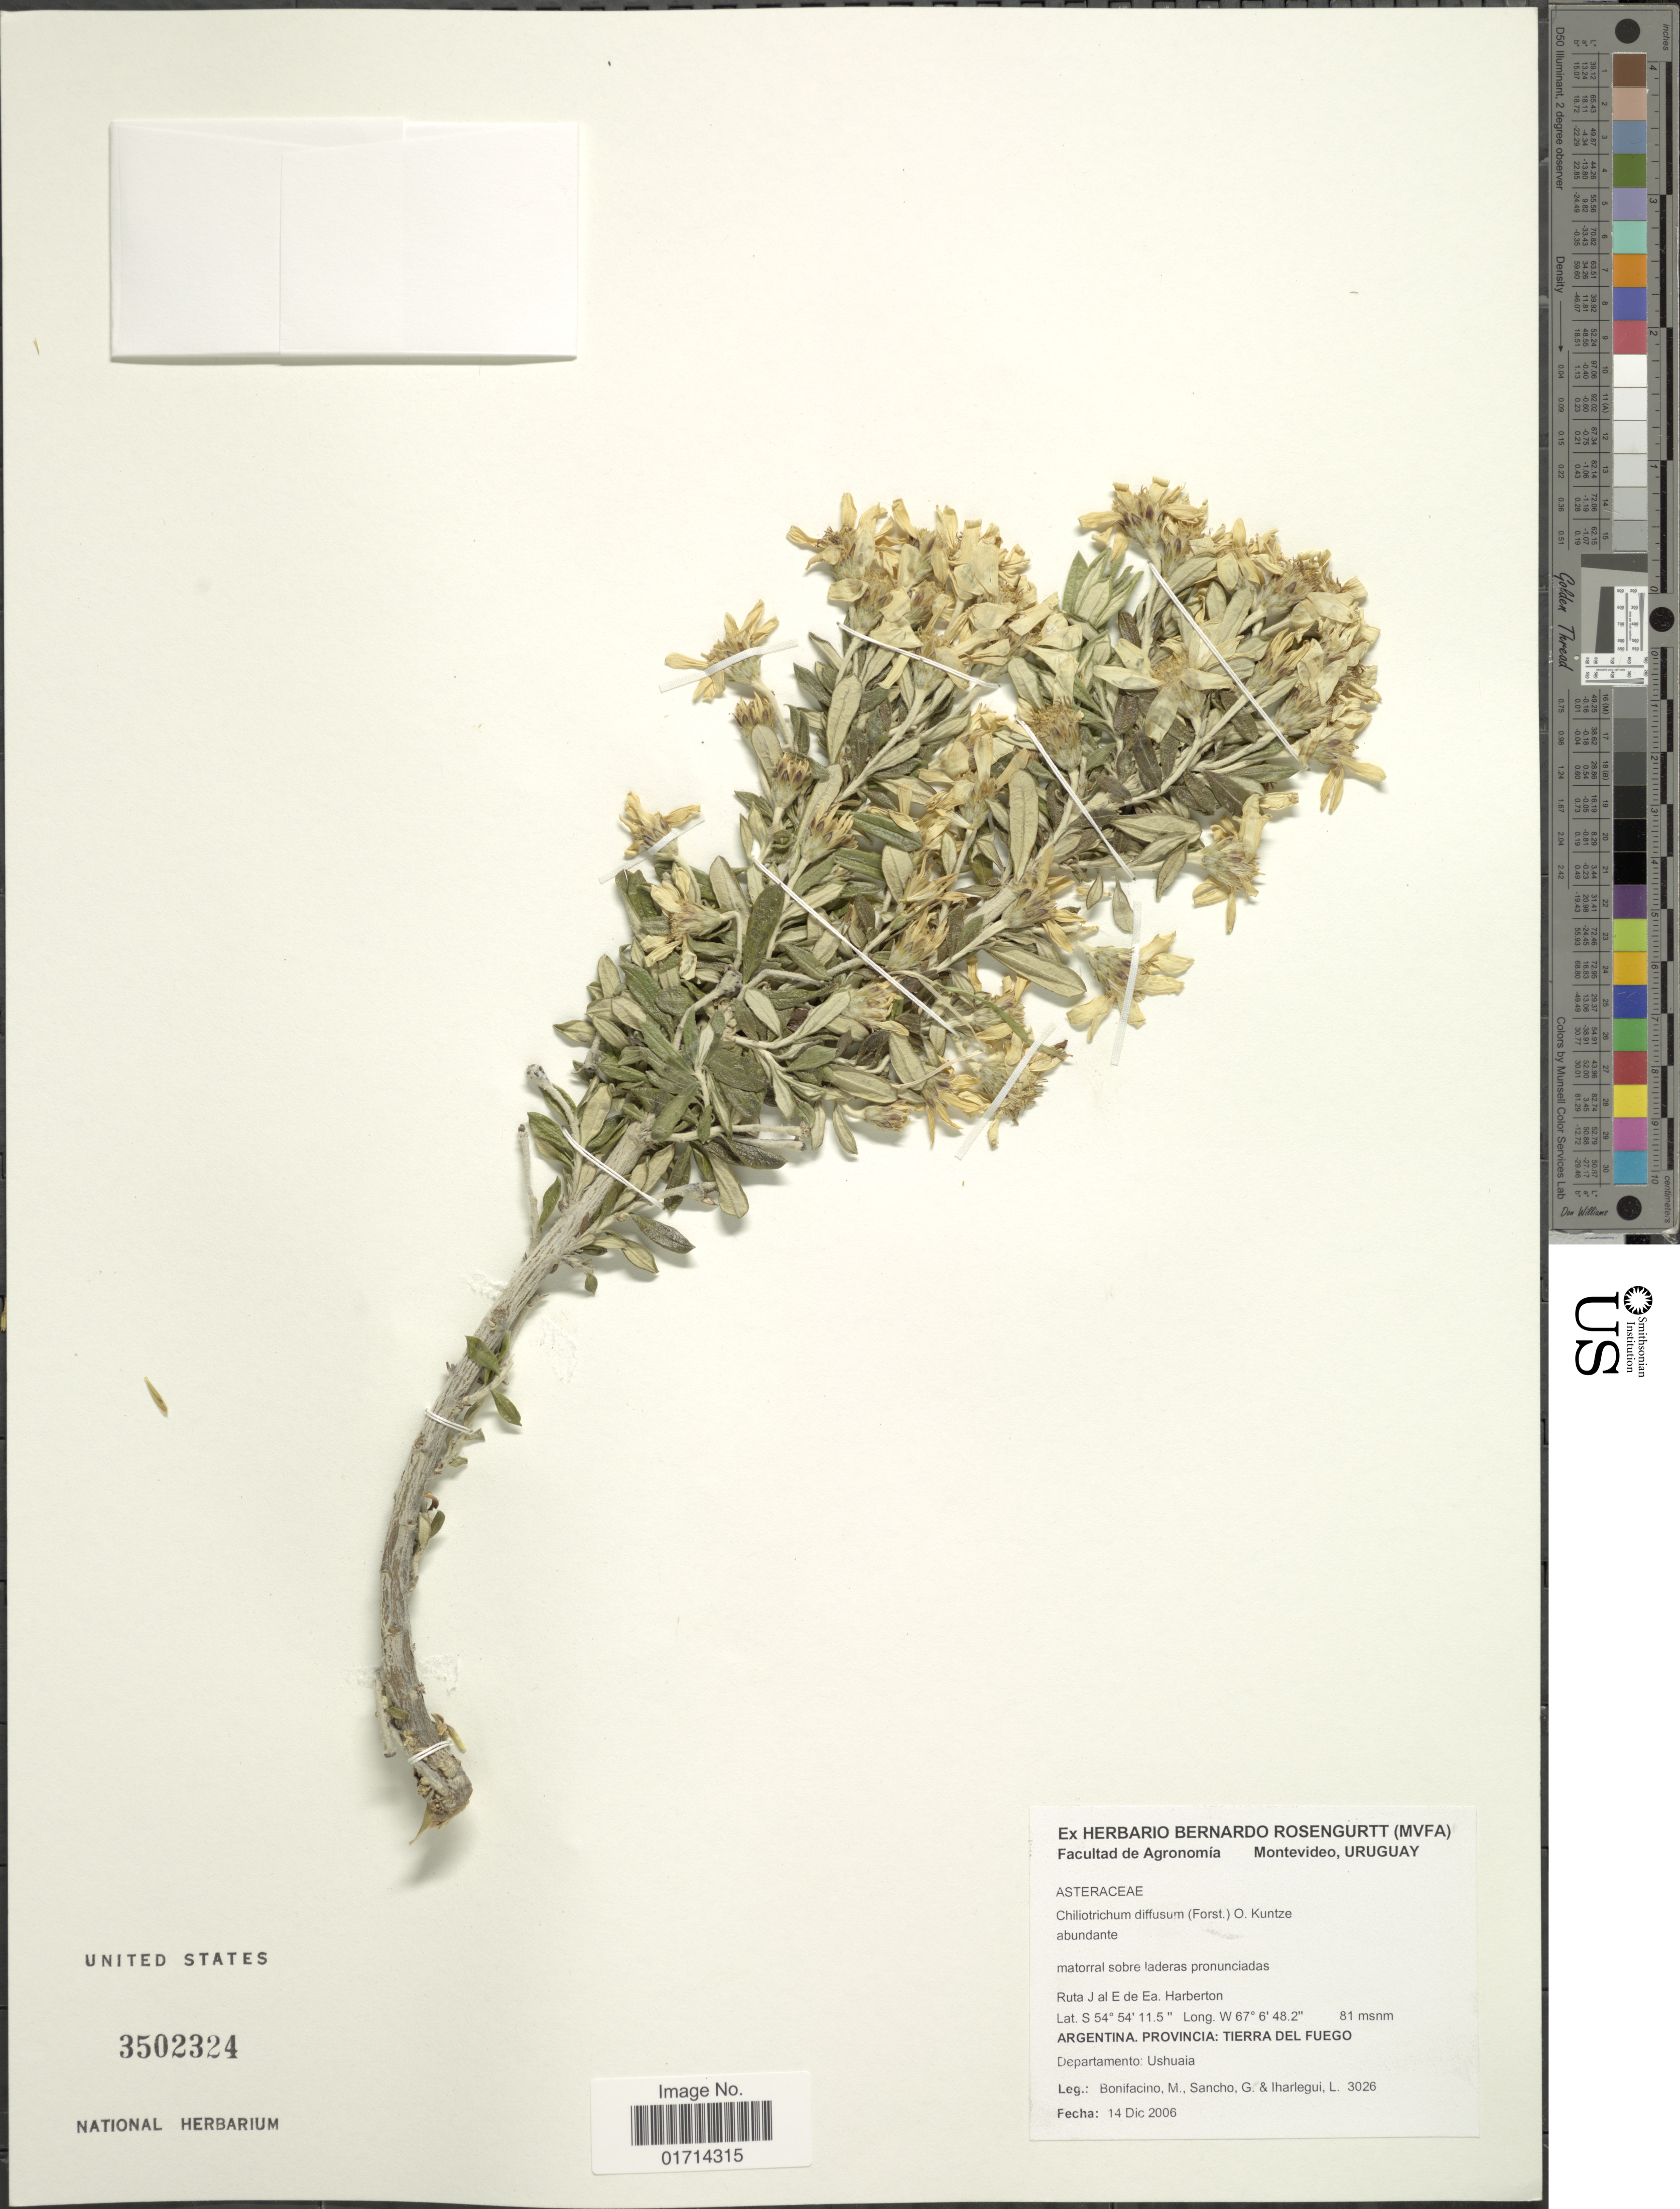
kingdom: Plantae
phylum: Tracheophyta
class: Magnoliopsida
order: Asterales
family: Asteraceae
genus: Chiliotrichum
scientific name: Chiliotrichum diffusum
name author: (G. Forst.) Kuntze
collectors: M. Bonifacino, G. Sancho & L. Iharlegui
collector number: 3026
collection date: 2006-12-14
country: Argentina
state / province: Tierra del Fuego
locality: Departamento: Ushuaia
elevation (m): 81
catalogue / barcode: US 3502324